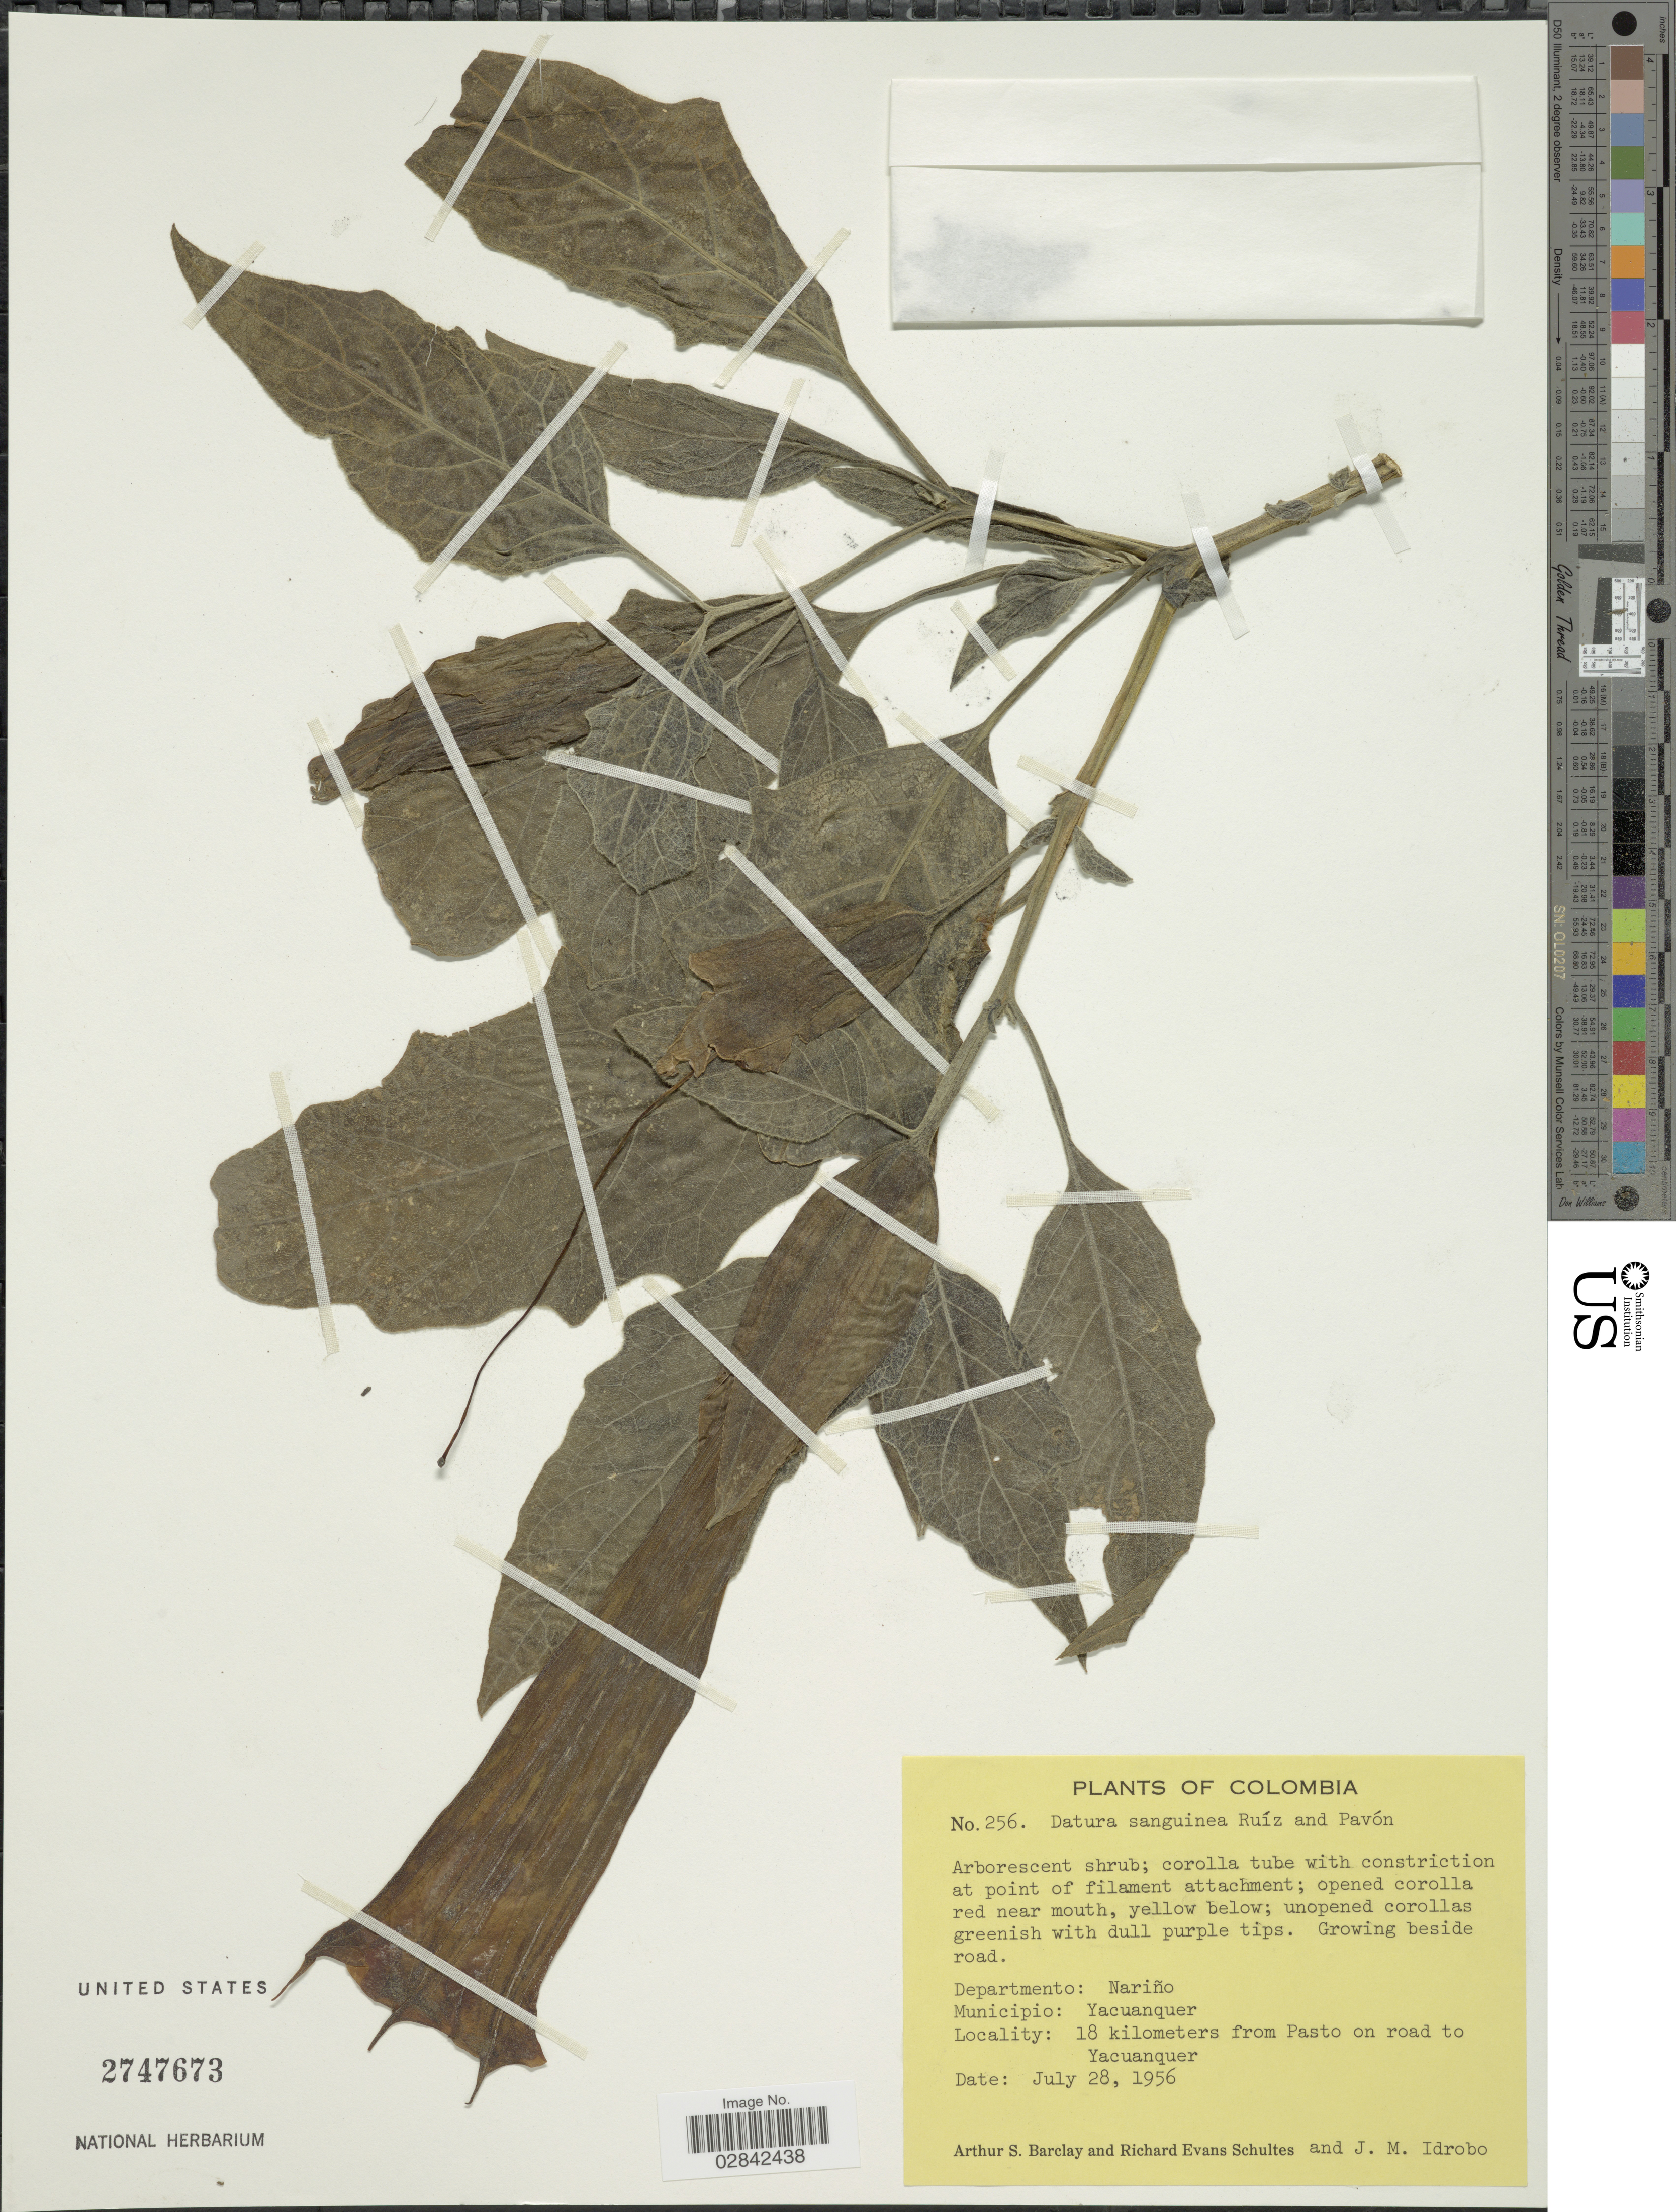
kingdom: Plantae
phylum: Tracheophyta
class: Magnoliopsida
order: Solanales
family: Solanaceae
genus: Brugmansia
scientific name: Brugmansia sanguinea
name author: (Ruiz & Pav.) D. Don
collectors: A. S. Barclay, R. E. Schultes & J. M. Idrobo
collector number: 256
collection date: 1956-07-28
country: Colombia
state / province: Nariño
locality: Departmento: Nariño. Municipio: Yacuanquer. 18 kilometers from Pasto on road to Yacuanquer.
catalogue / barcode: US 2747673